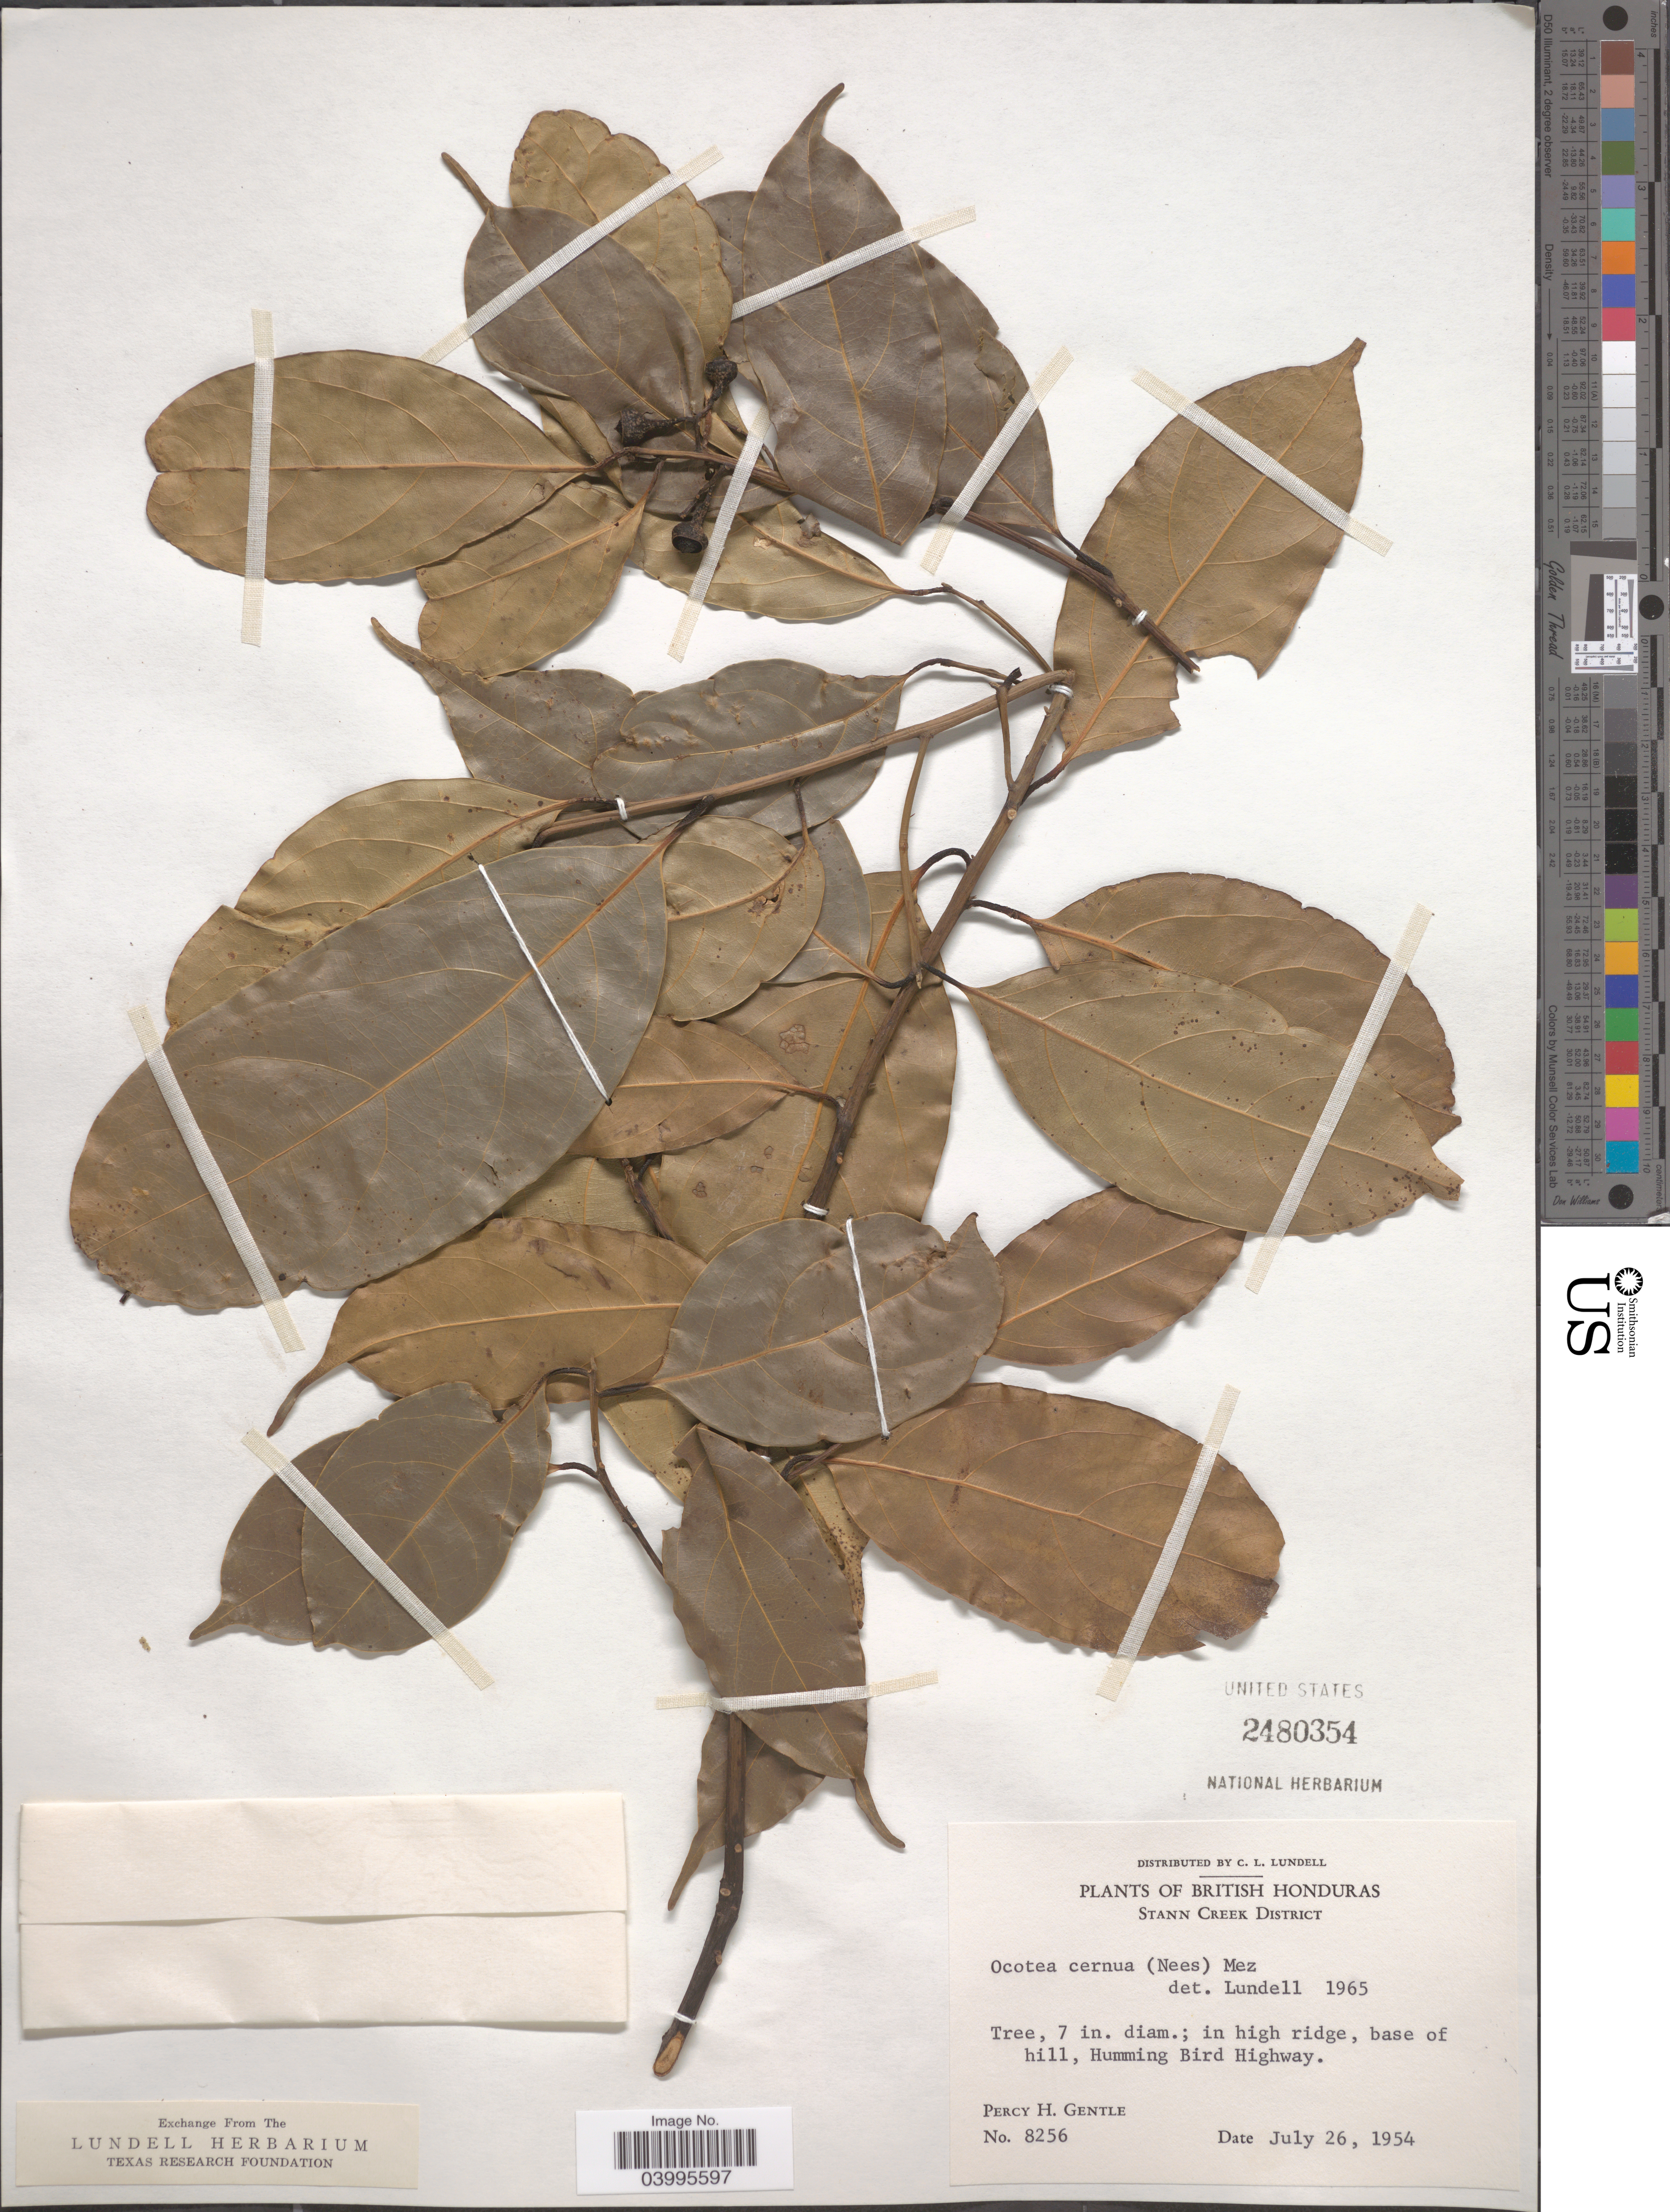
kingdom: Plantae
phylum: Tracheophyta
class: Magnoliopsida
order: Laurales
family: Lauraceae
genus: Ocotea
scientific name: Ocotea cernua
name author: (Nees) Mez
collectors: P. H. Gentle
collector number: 8256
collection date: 1954-07-26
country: Belize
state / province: Stann Creek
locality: British Honduras. Stann Creek District. In high ridge, base of hill, Humming Bird Highway.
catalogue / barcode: US 2480354